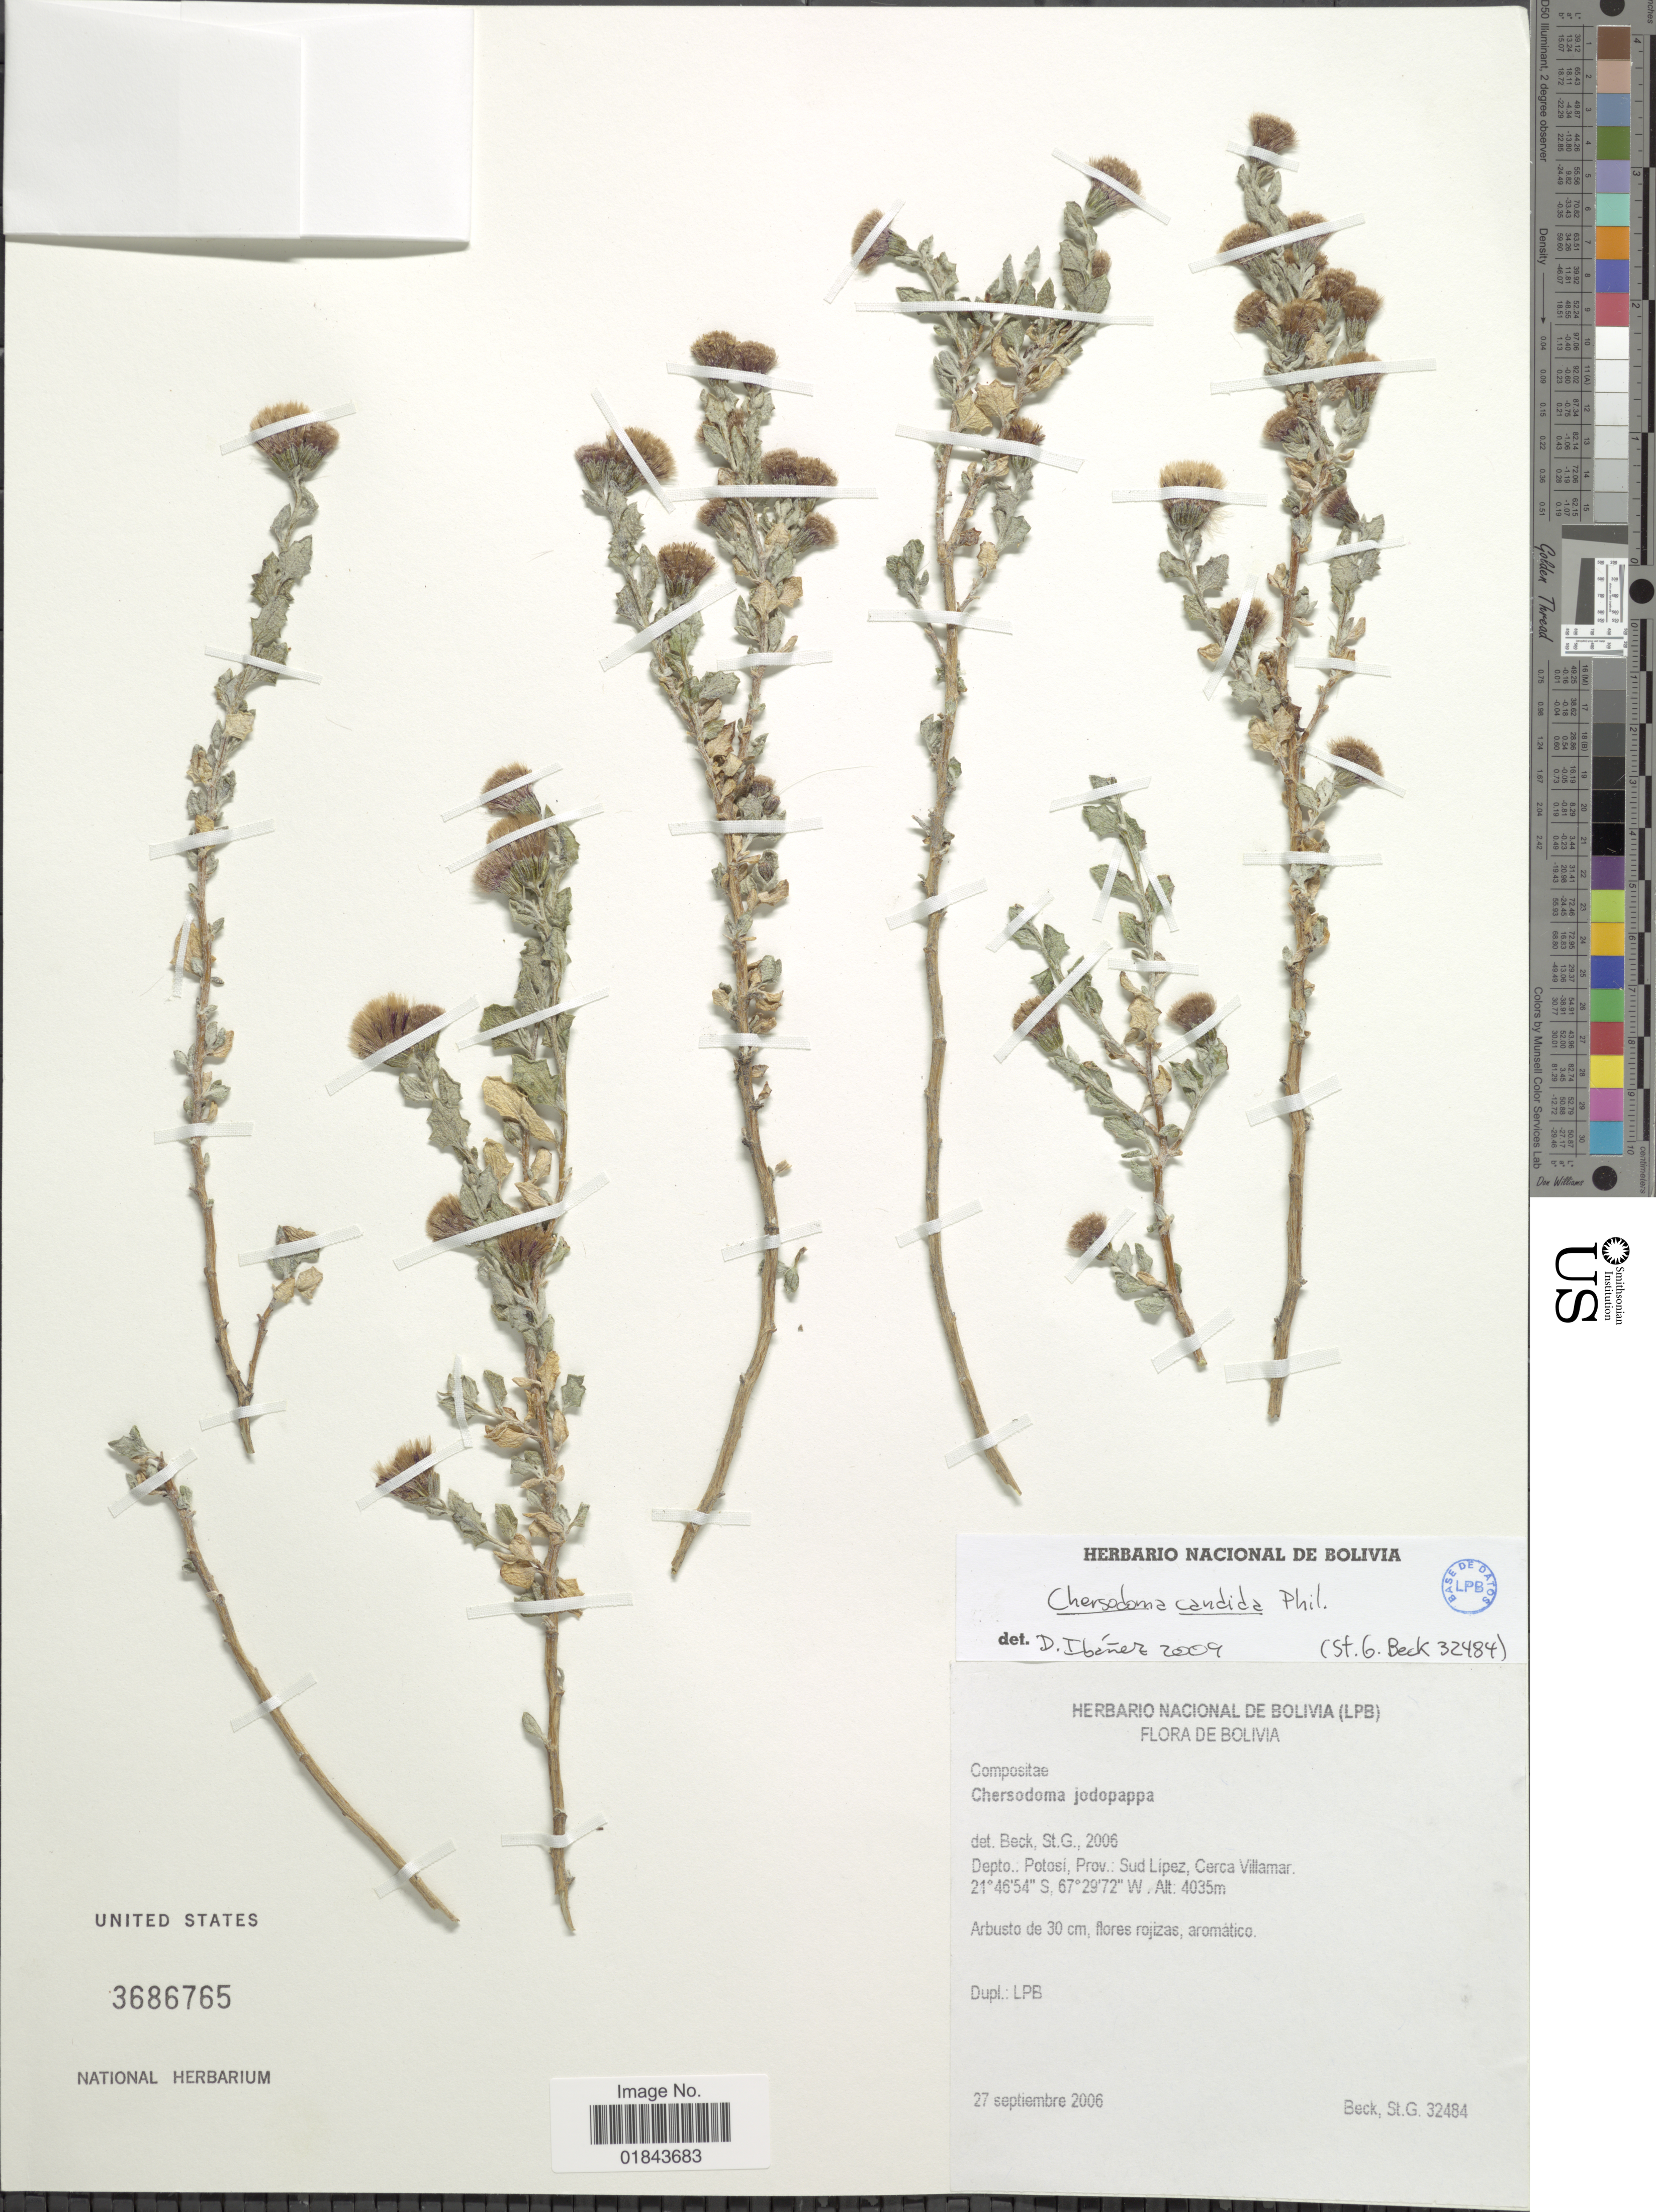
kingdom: Plantae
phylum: Tracheophyta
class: Magnoliopsida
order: Asterales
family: Asteraceae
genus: Chersodoma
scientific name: Chersodoma candida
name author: Phil.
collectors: S. G. Beck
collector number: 32484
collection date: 2006-09-27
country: Bolivia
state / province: Potosi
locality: Depto. Potosi, Prov.: Sud Lipez, Cerca Villamar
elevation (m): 4035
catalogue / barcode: US 3686765